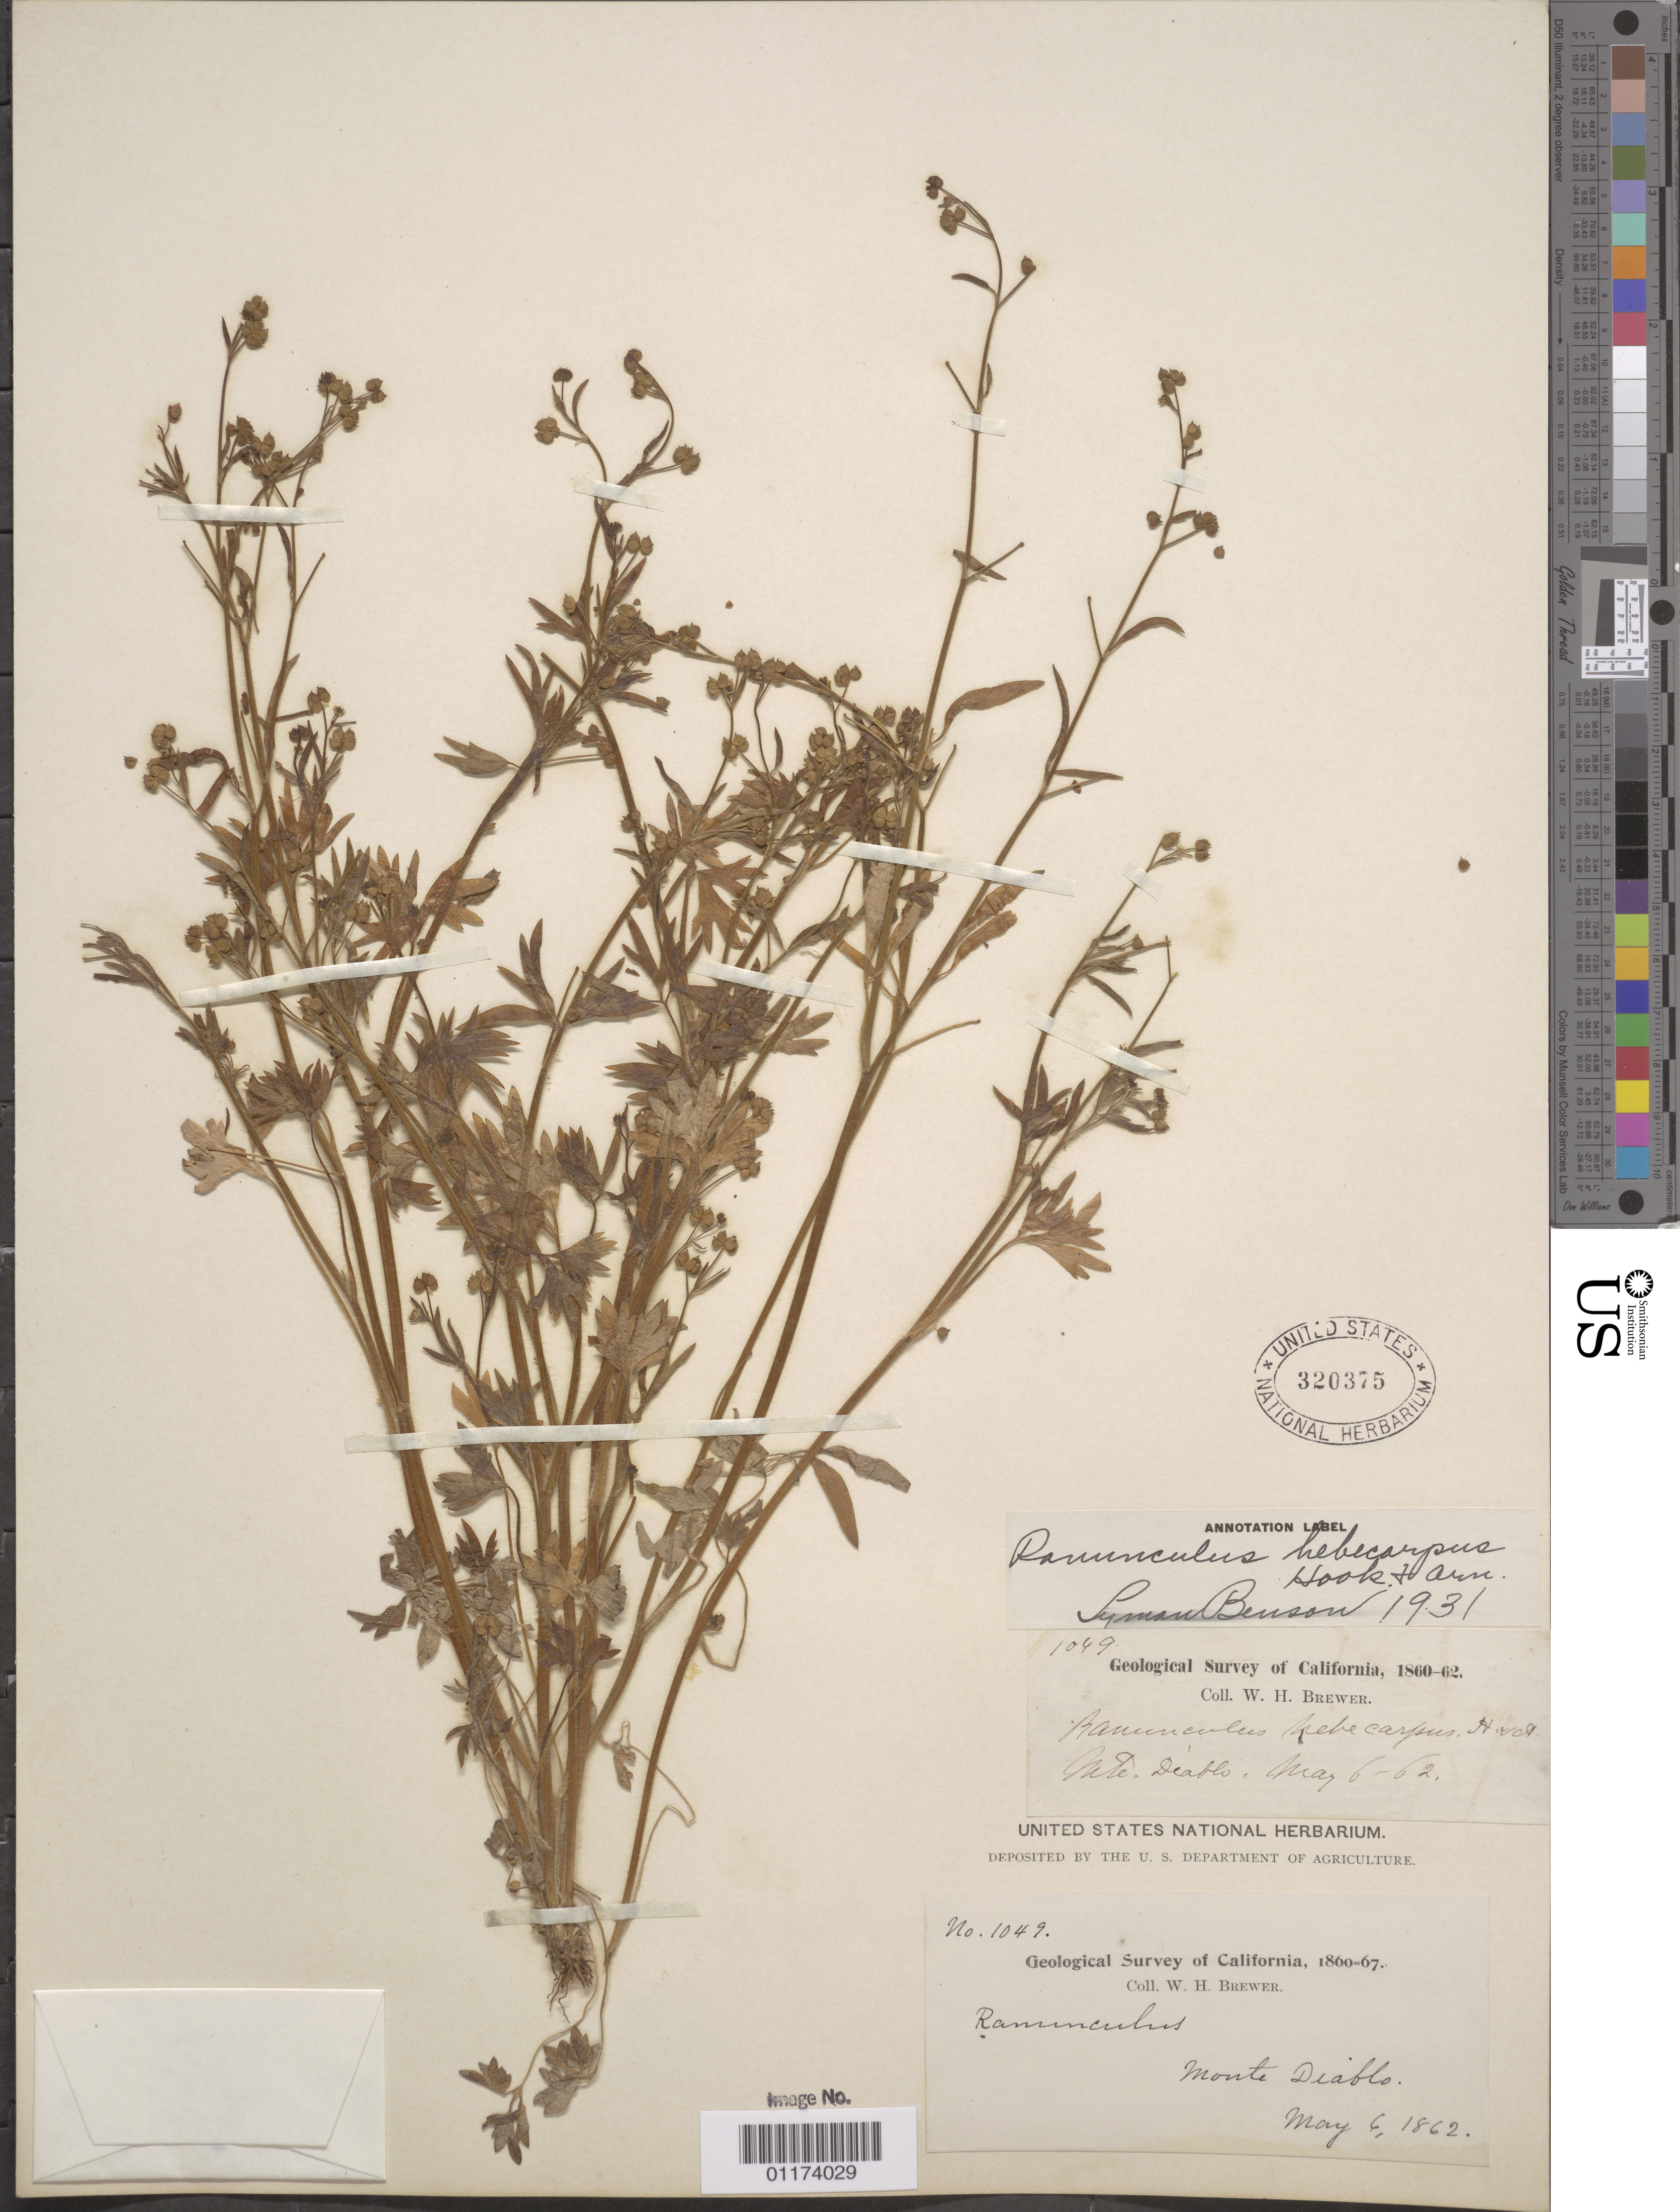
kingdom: Plantae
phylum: Tracheophyta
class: Magnoliopsida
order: Ranunculales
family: Ranunculaceae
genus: Ranunculus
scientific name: Ranunculus hebecarpus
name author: Hook. & Arn.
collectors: W. H. Brewer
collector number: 1049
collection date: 1862-05-06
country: United States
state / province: California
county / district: Contra Costa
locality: Monte Diablo.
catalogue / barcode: US 320375